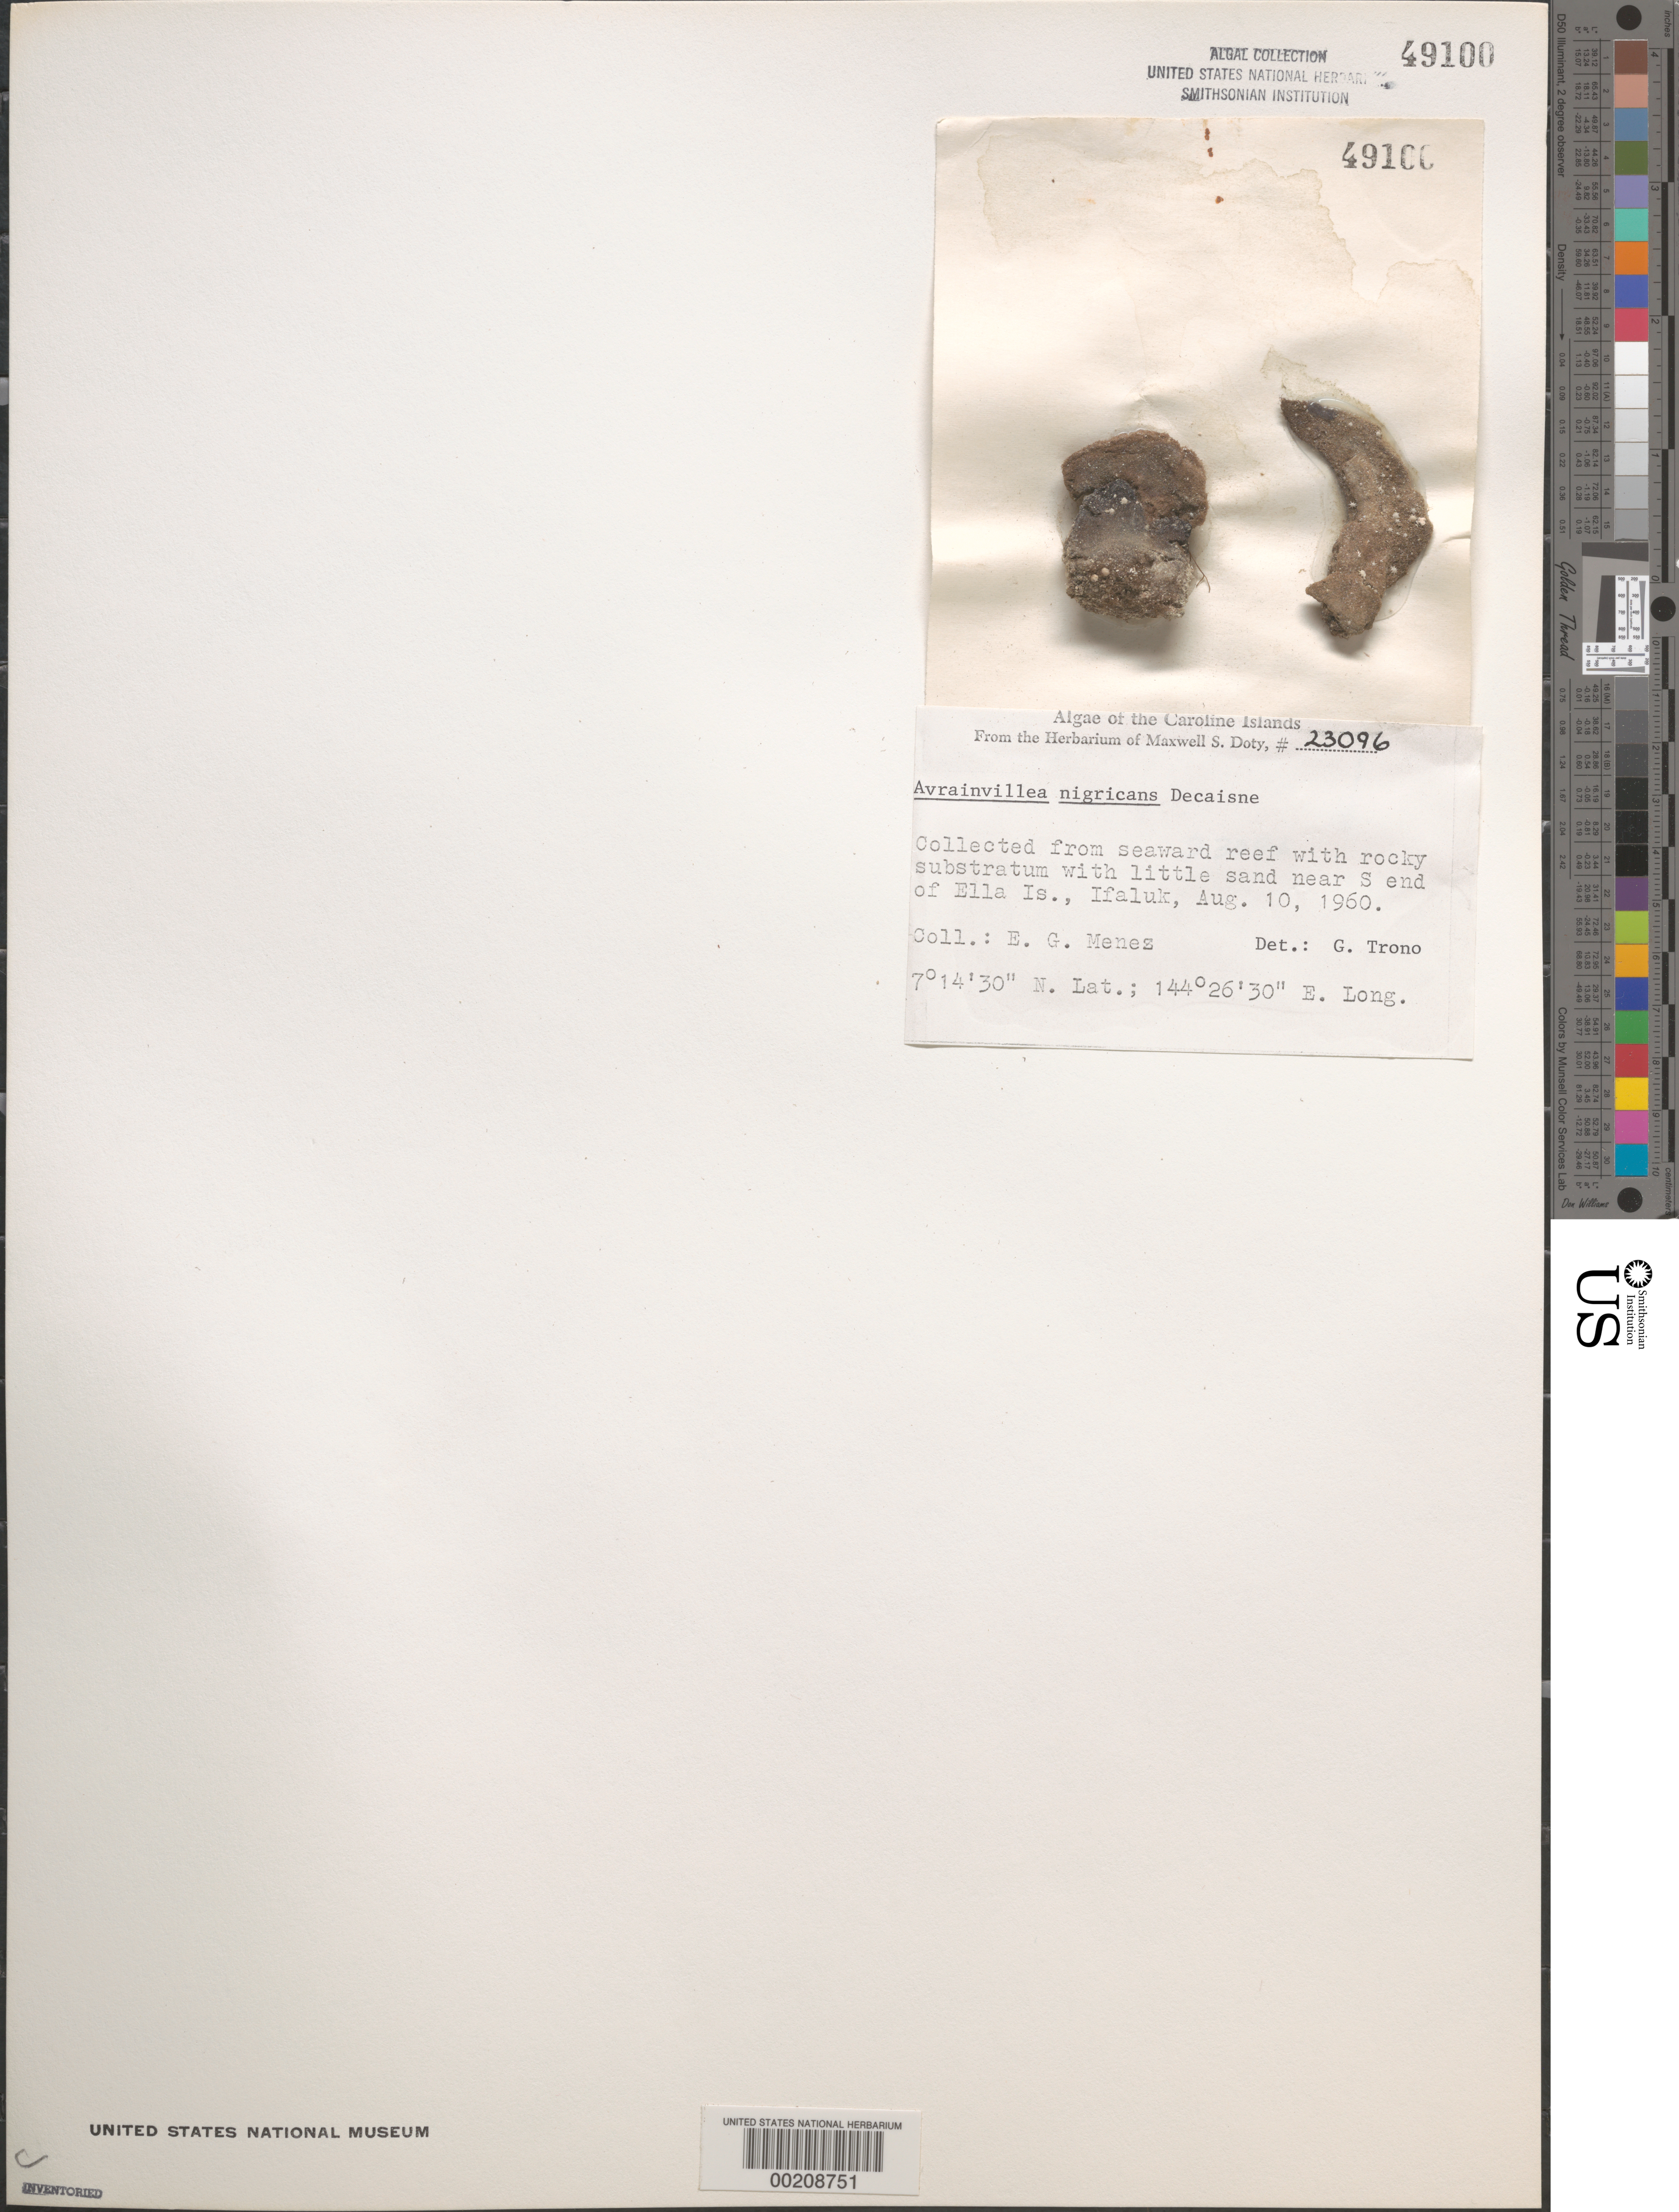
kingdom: Plantae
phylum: Chlorophyta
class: Ulvophyceae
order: Bryopsidales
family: Dichotomosiphonaceae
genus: Avrainvillea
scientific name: Avrainvillea nigricans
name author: Decne.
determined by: Trono, Gavino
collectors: Meñez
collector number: MSD 23096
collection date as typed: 10 Aug 1960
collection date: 1960-08-10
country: Micronesia, Federated States of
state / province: Yap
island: Ifalik (Ifaluk) Atoll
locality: Ella Islet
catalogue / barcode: US 49100